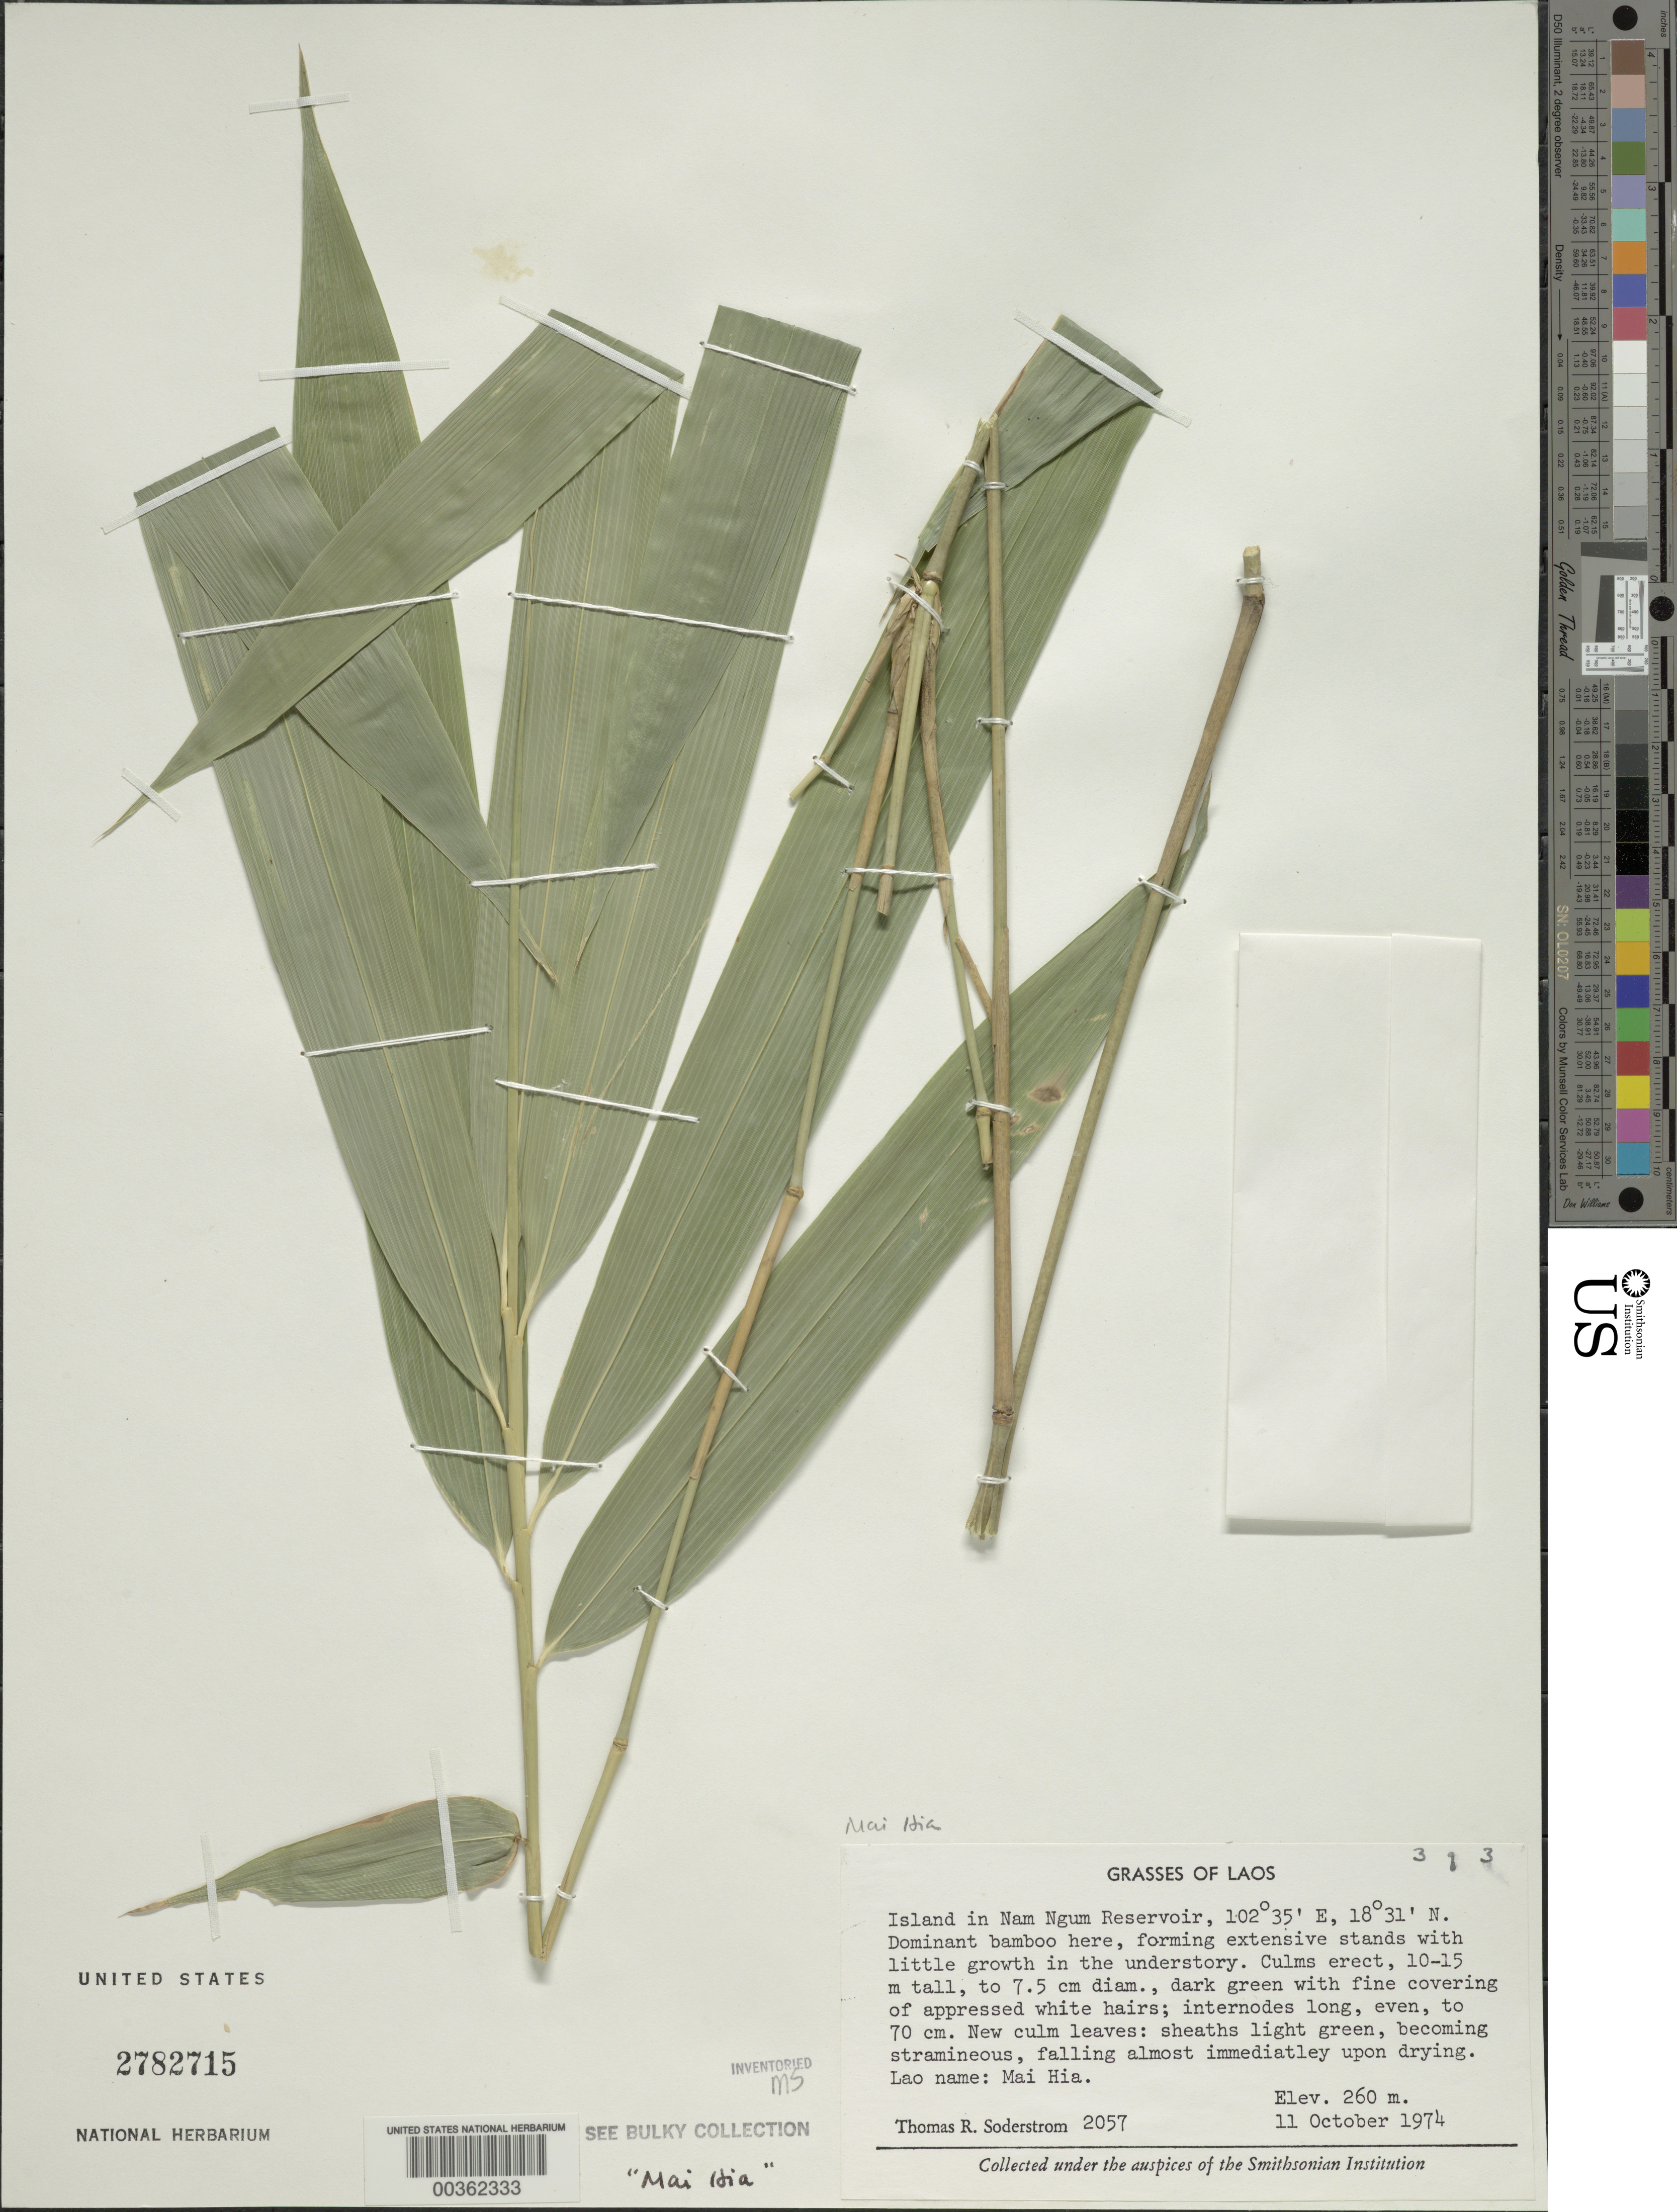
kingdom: Plantae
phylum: Tracheophyta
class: Liliopsida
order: Poales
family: Poaceae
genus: Cephalostachyum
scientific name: Cephalostachyum virgatum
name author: (Munro) Kurz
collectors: T. R. Soderstrom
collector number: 2057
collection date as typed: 11 Oct 1974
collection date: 1974-10-11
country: Laos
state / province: Viangchan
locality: Nam Ngum Reservoir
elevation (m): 260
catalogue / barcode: US 2782715